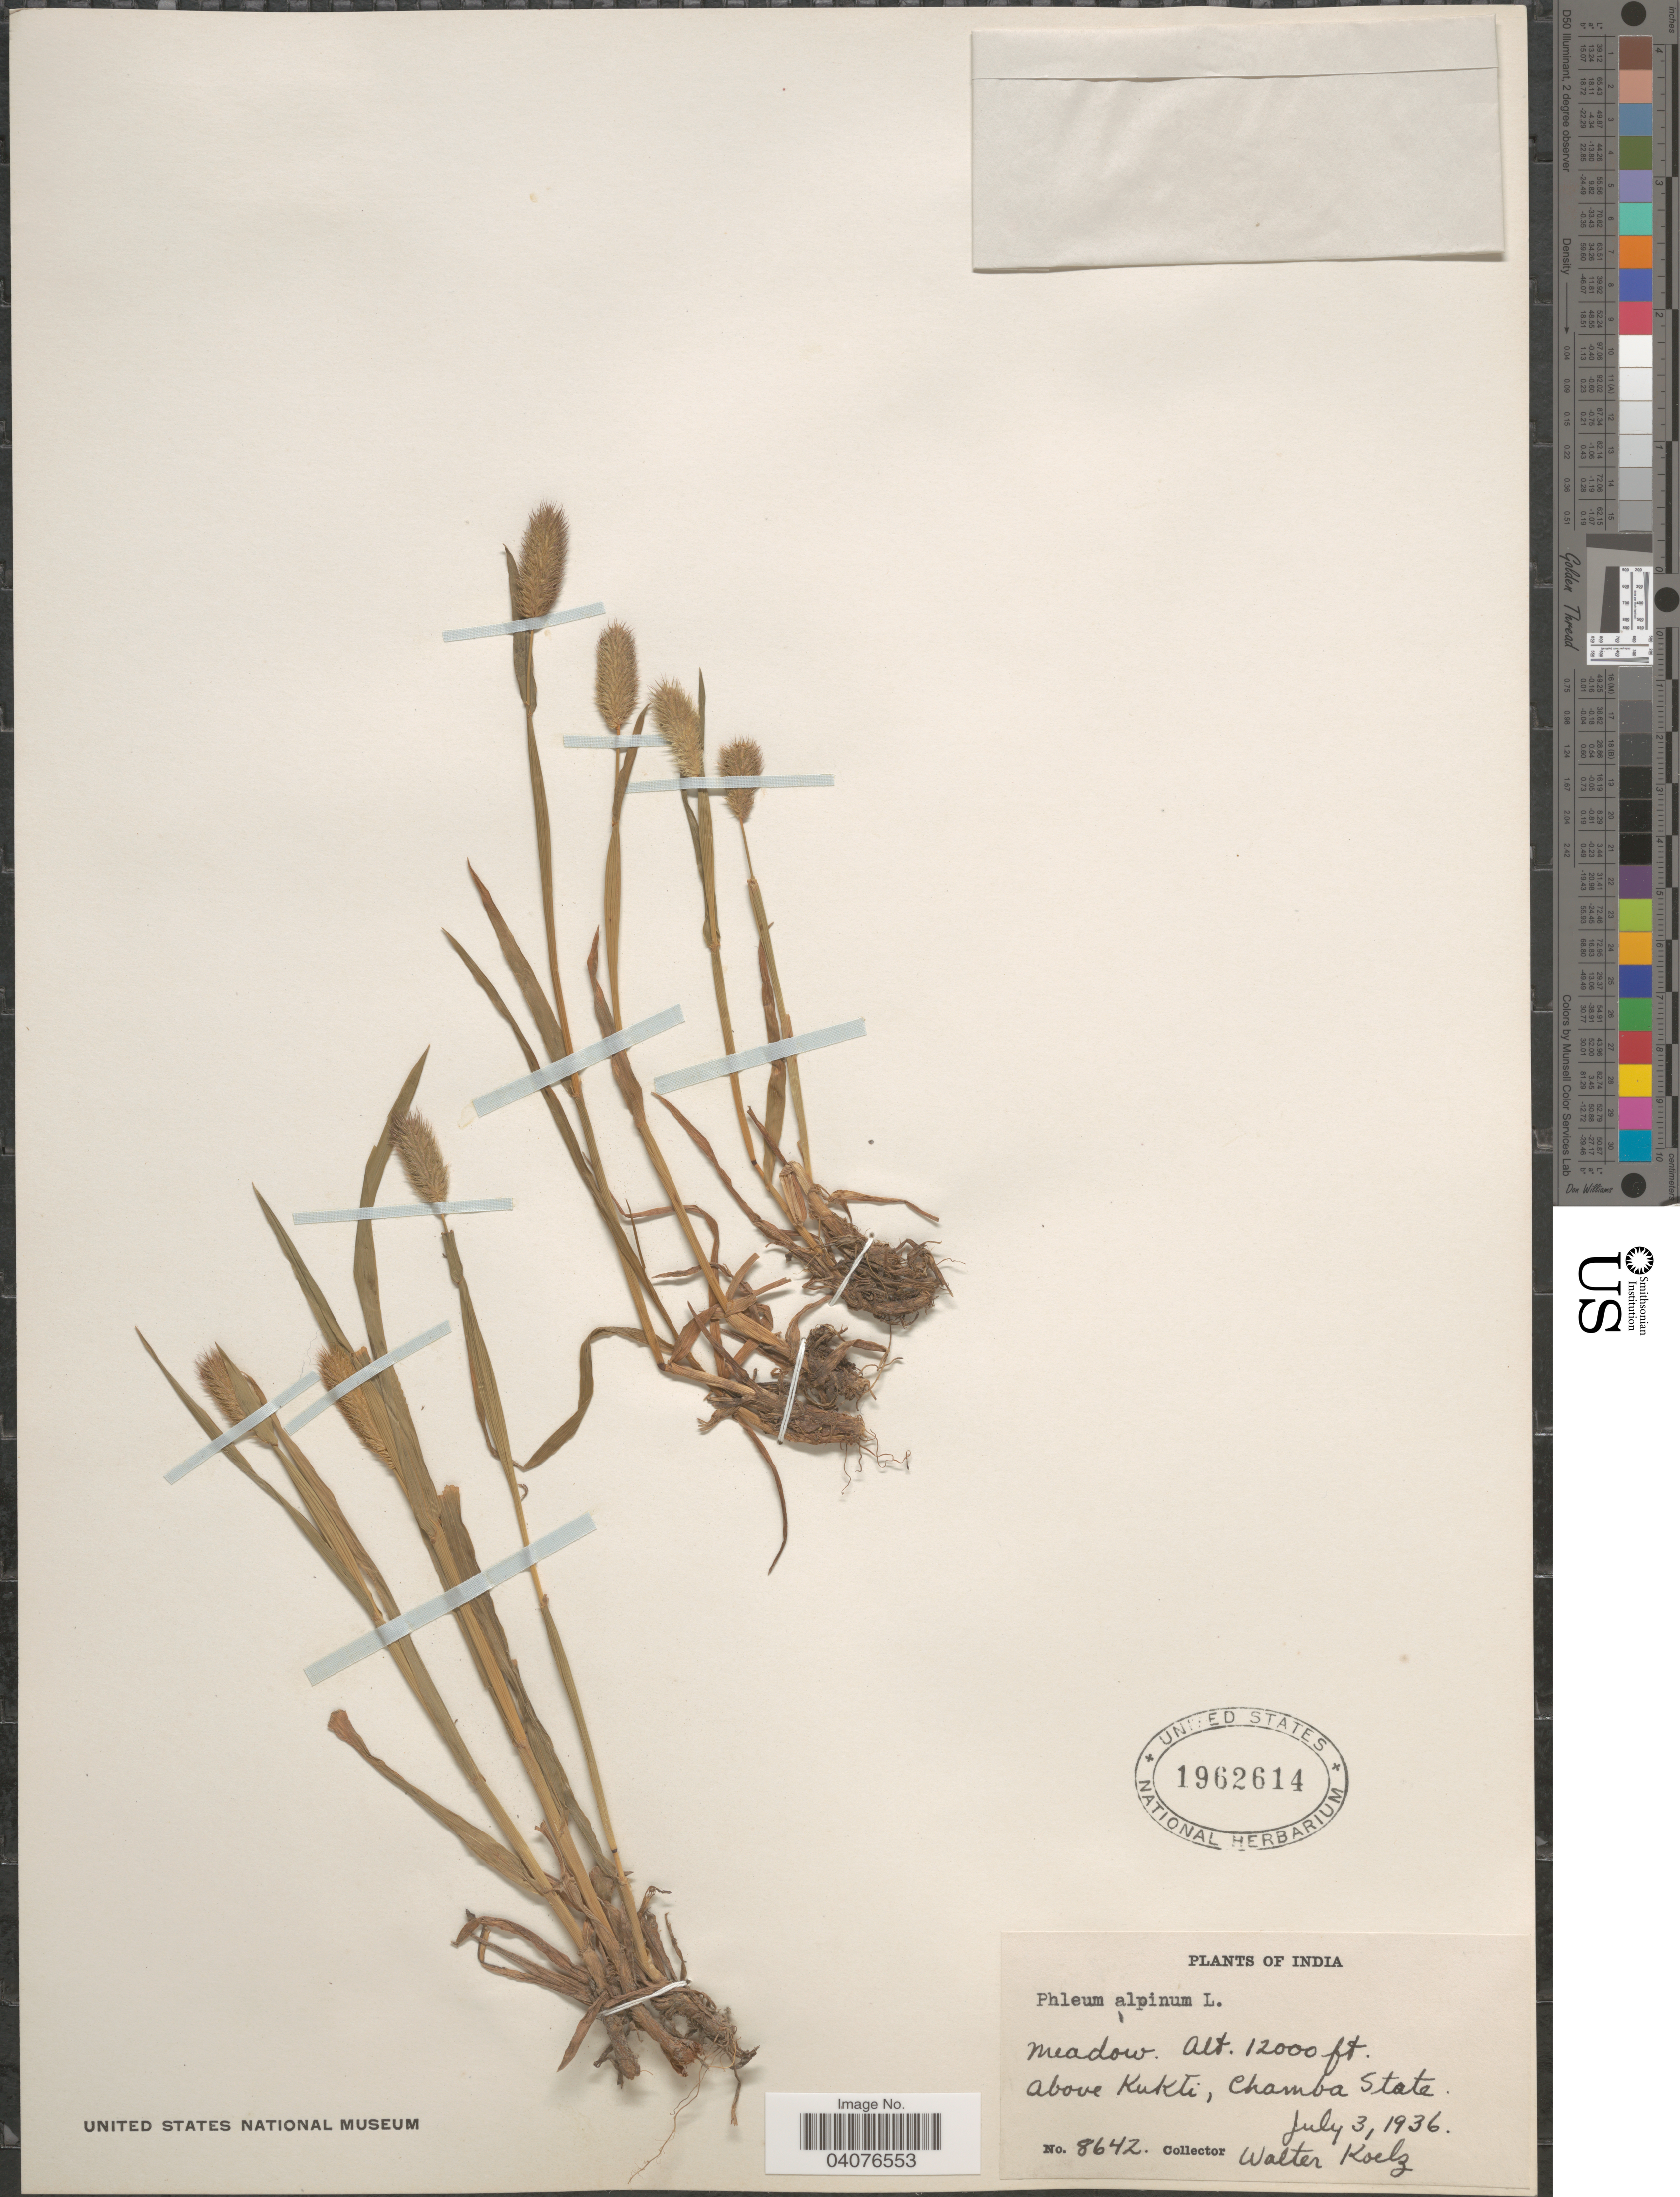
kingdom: Plantae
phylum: Tracheophyta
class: Liliopsida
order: Poales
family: Poaceae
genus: Phleum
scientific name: Phleum alpinum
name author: L.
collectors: W. N. Koelz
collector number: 8642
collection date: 1936-07-03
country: India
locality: Meadow. Above Kukti, Chamba State.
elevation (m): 3658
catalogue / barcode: US 1962614